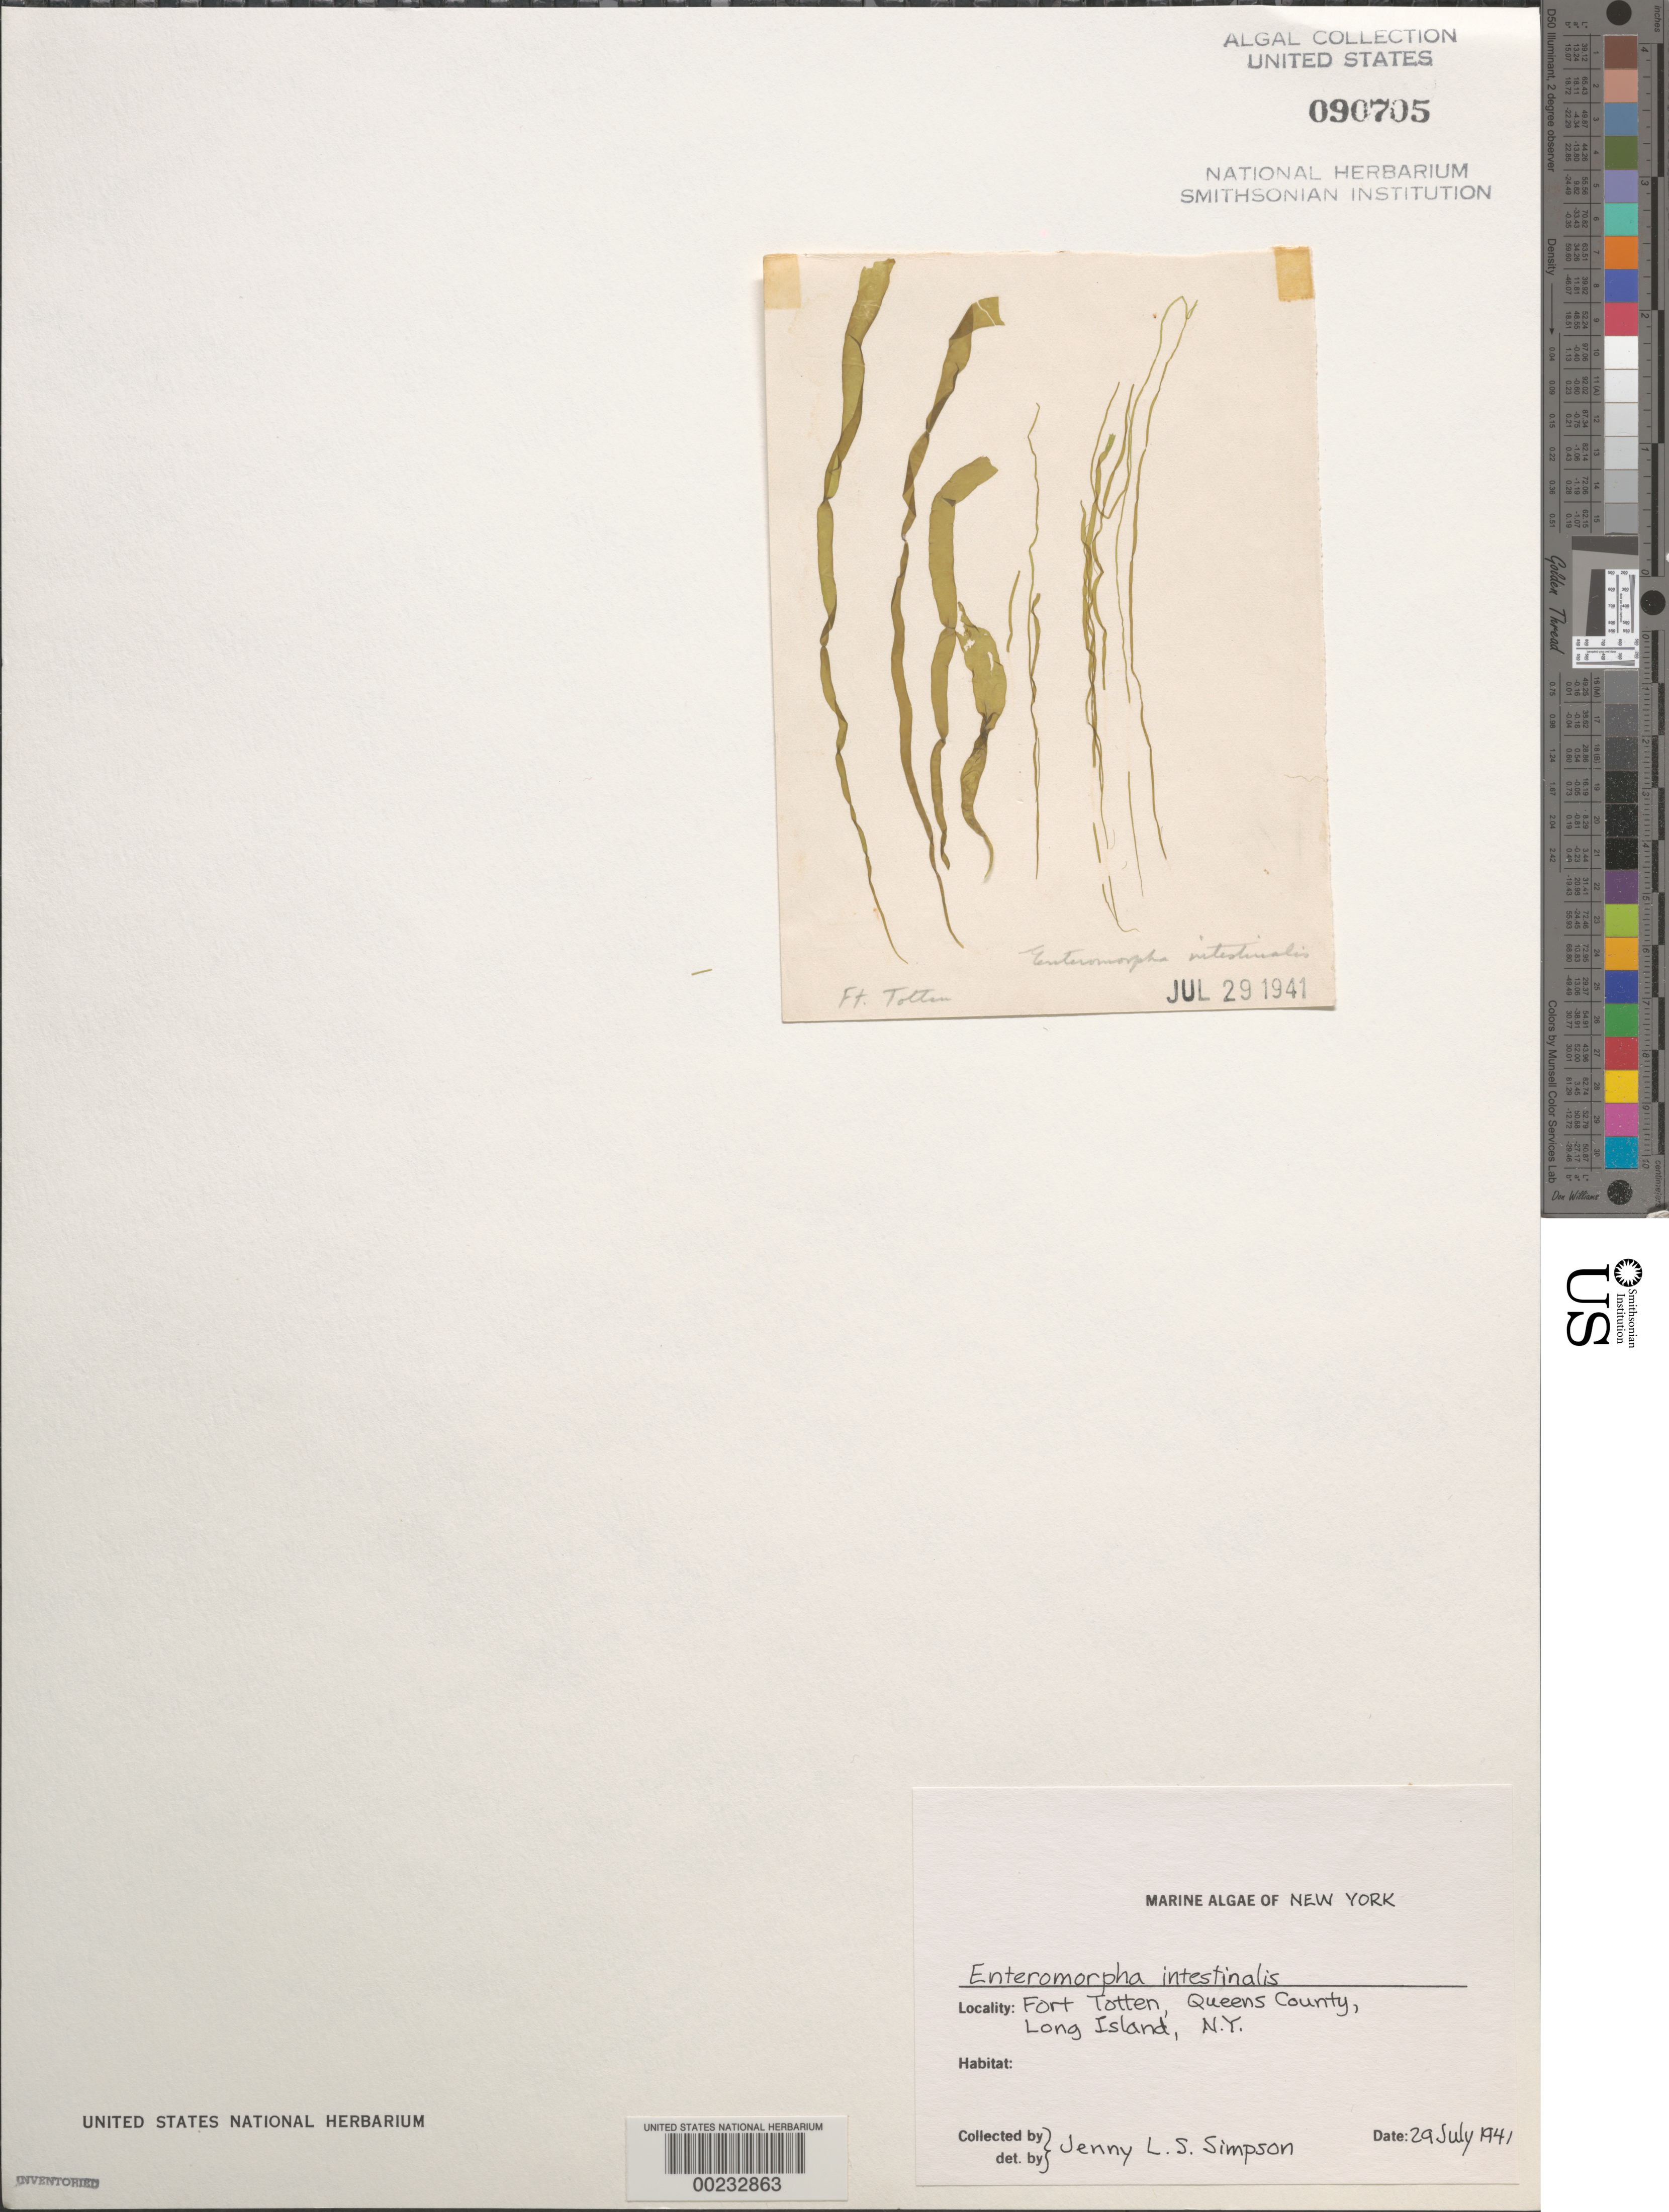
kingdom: Plantae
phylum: Chlorophyta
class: Ulvophyceae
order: Ulvales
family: Ulvaceae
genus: Ulva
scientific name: Ulva intestinalis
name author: L.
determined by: Algae name updating Project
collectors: J. Simpson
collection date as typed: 29 Jul 1941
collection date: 1941-07-29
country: United States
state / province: New York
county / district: Queens County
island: Long Island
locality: Fort Totten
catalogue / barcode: US 90705